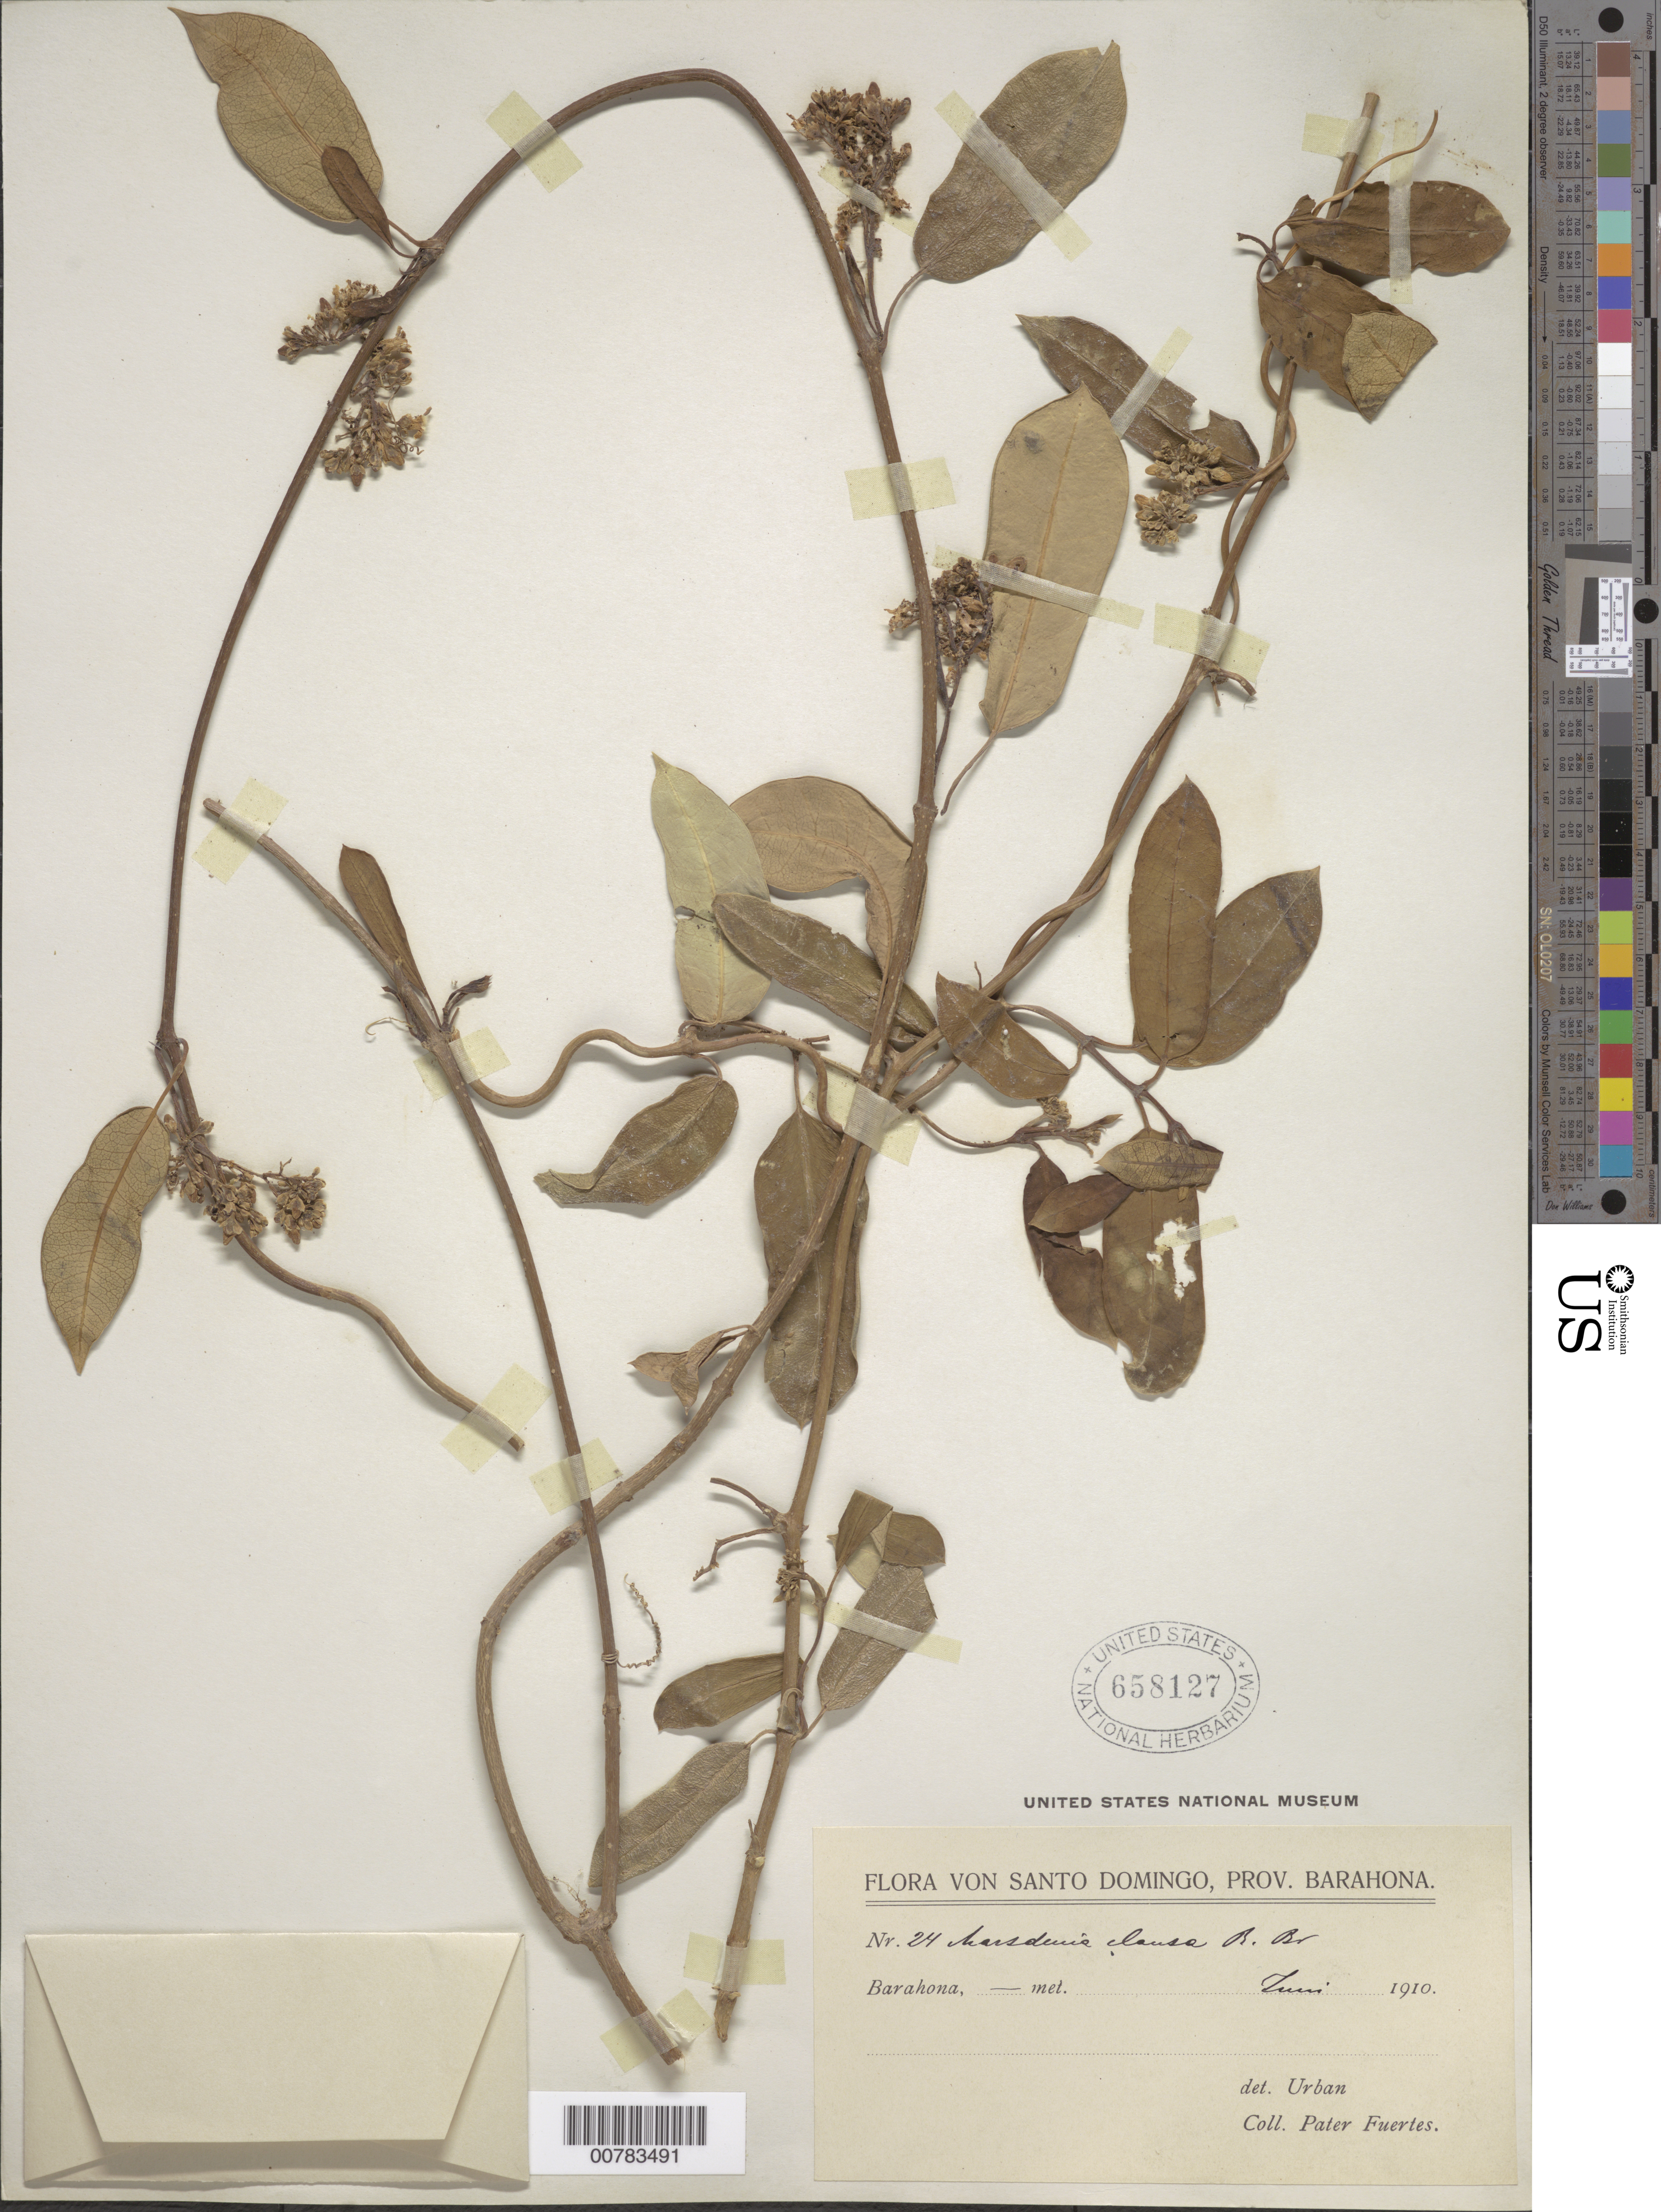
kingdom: Plantae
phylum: Tracheophyta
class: Magnoliopsida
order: Gentianales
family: Apocynaceae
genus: Marsdenia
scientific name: Marsdenia clausa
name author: R. Br.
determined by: Urban, Ignatz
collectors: M. D. Fuertes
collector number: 24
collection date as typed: Mar 1910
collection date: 1910-03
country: Dominican Republic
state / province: Barahona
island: Hispaniola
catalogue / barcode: US 658127